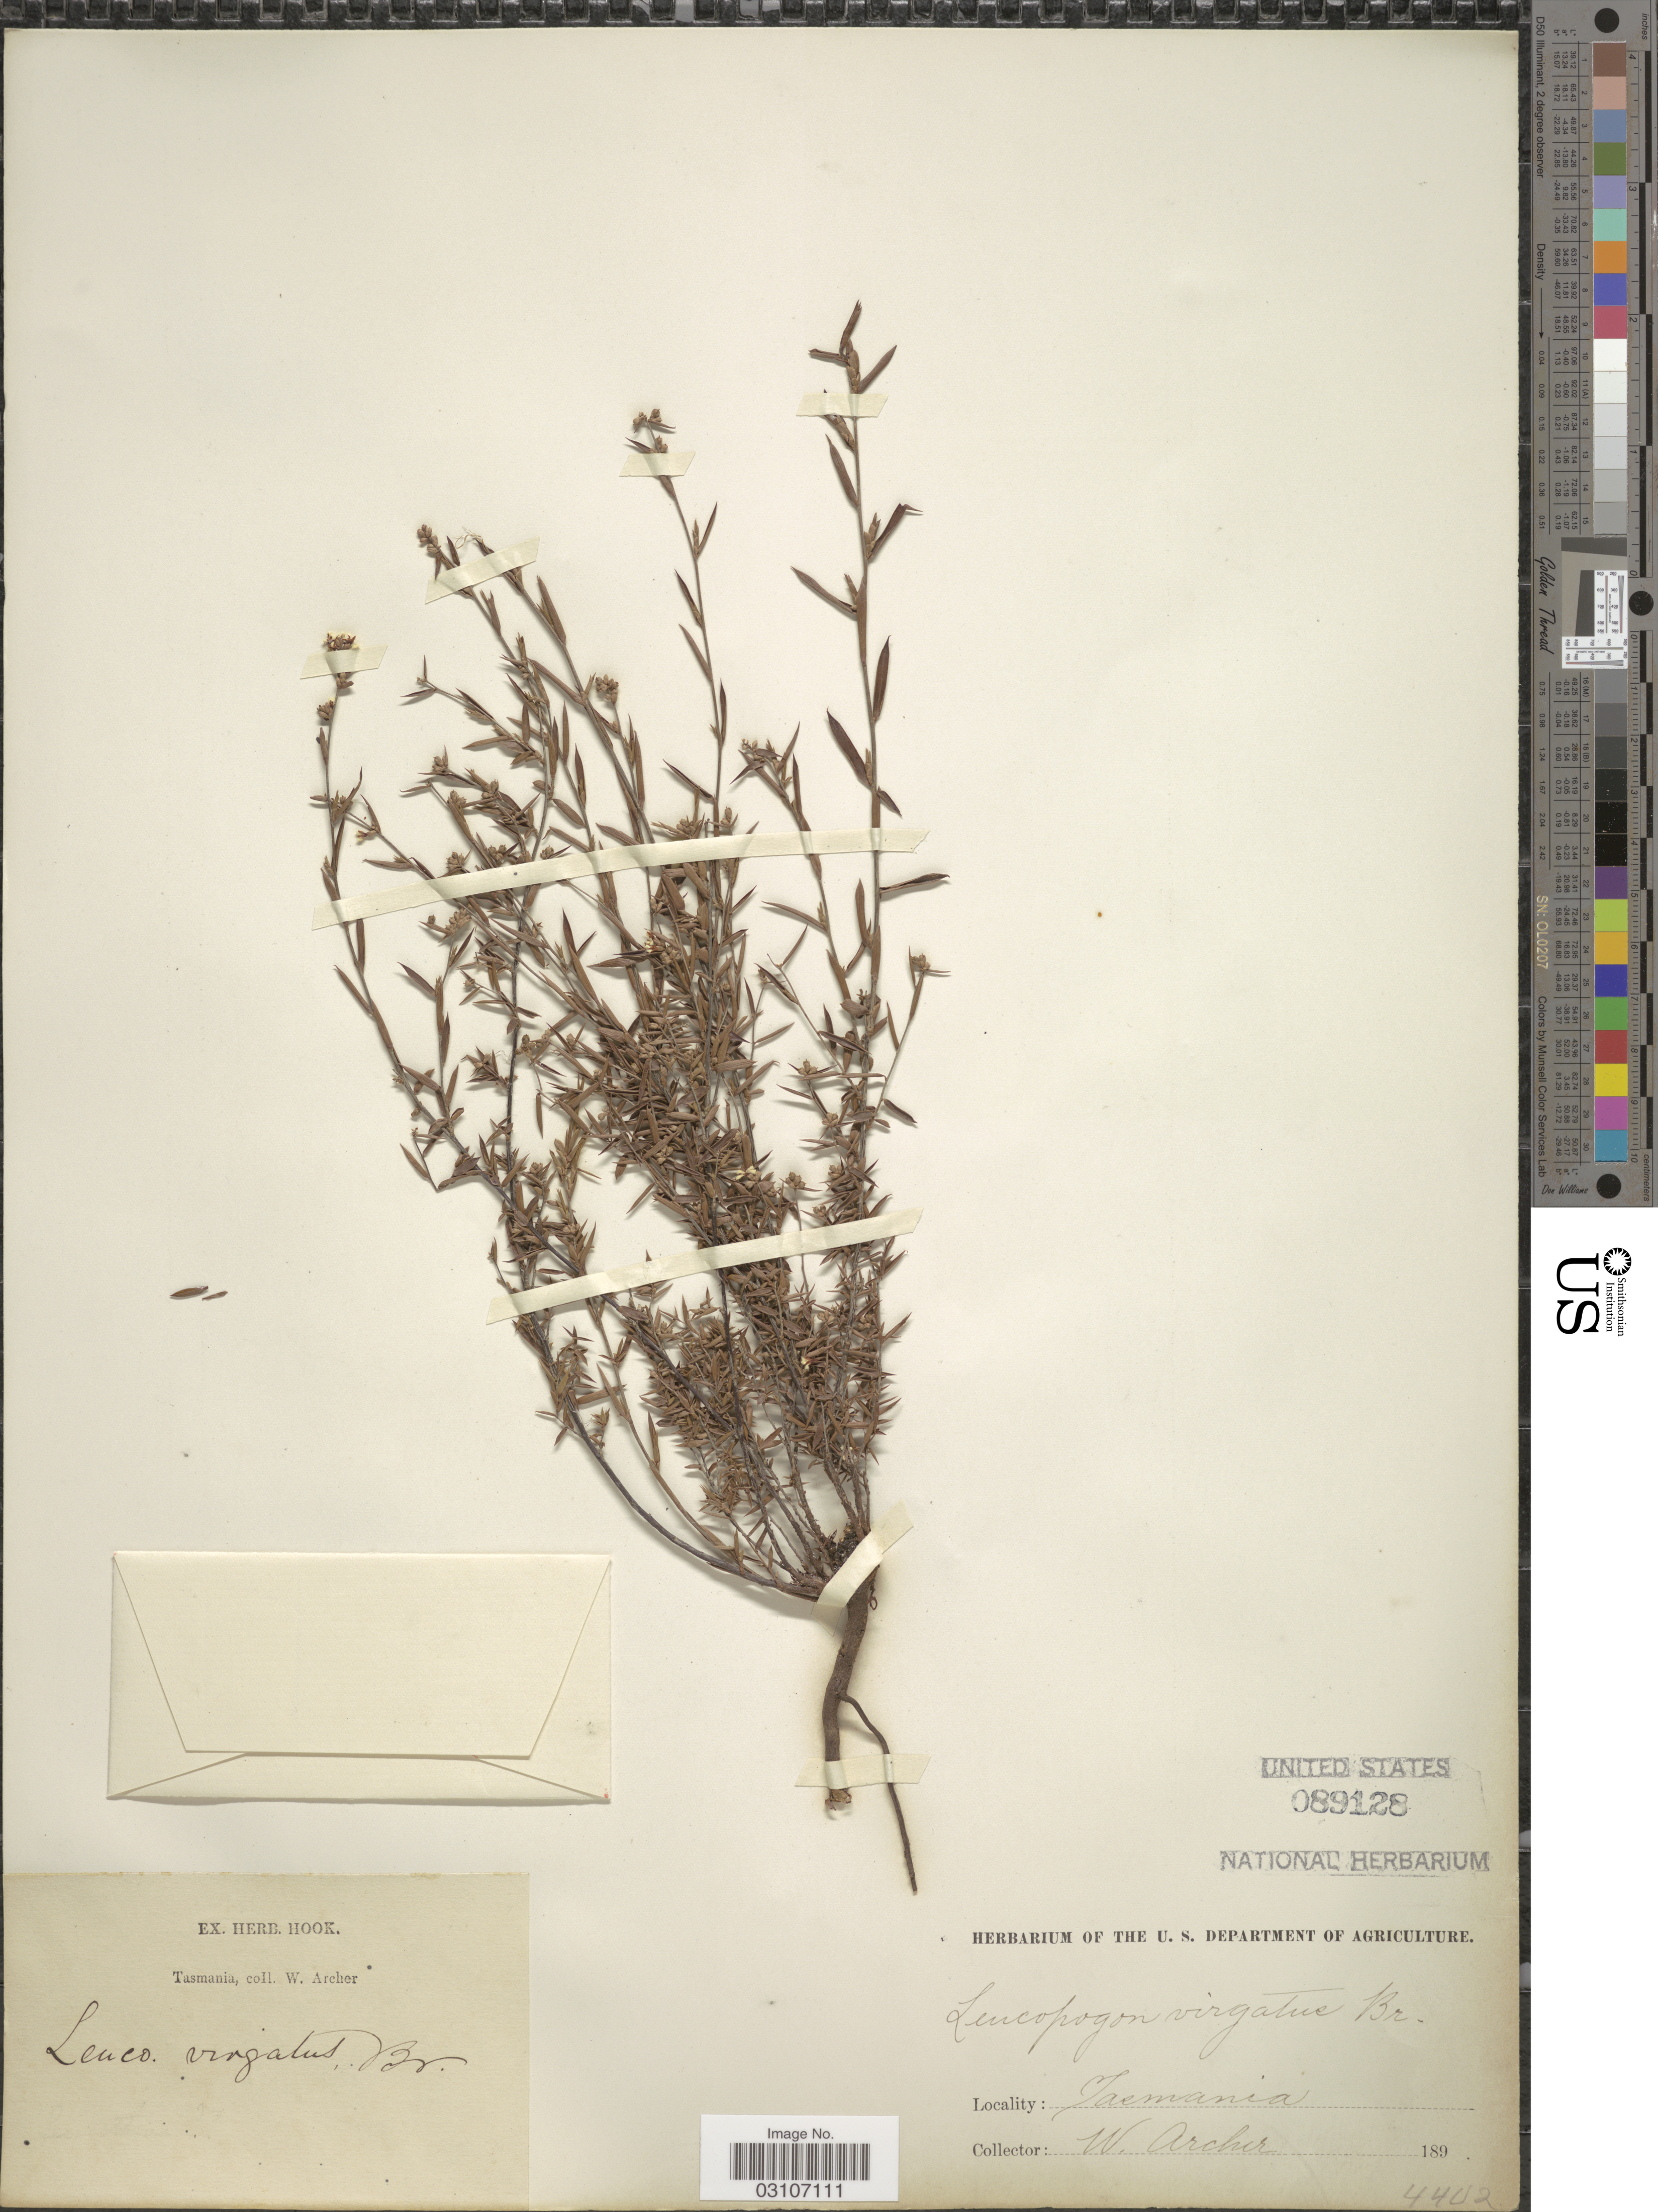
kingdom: Plantae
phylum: Tracheophyta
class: Magnoliopsida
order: Ericales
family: Ericaceae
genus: Leucopogon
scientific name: Leucopogon virgatus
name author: R. Br.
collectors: W. Archer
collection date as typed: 189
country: Australia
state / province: Tasmania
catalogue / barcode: US 89128